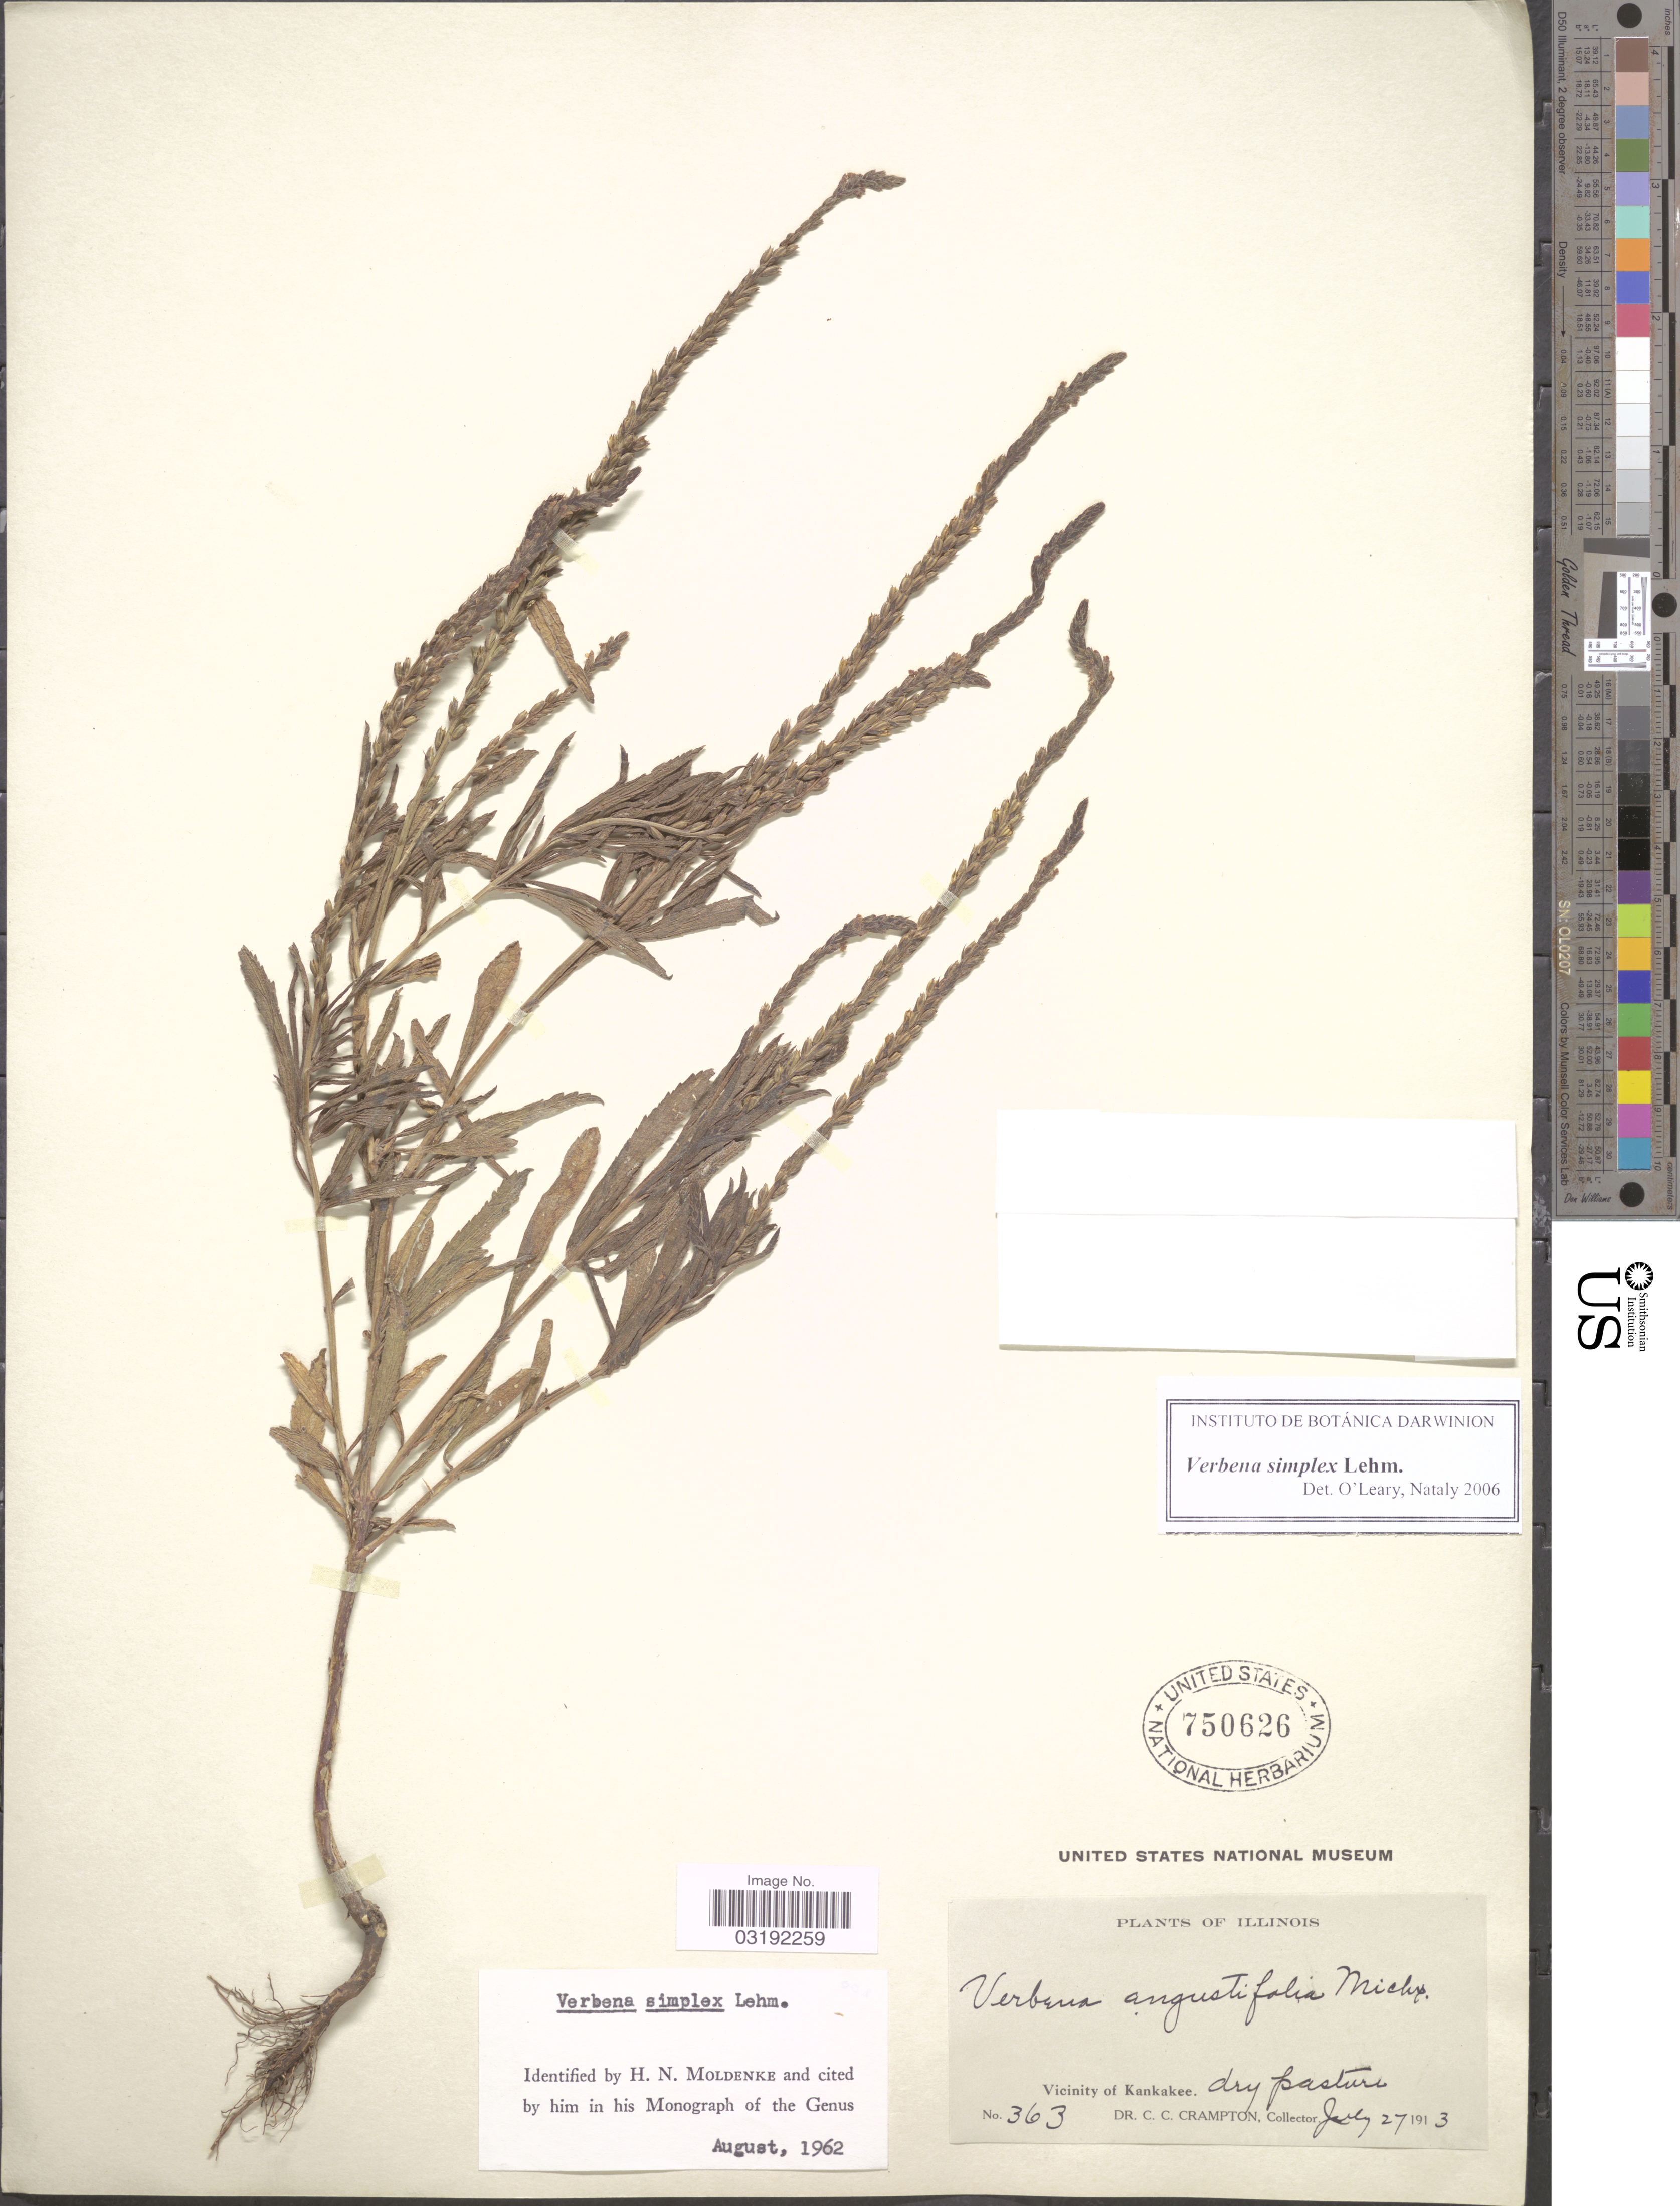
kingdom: Plantae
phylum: Tracheophyta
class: Magnoliopsida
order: Lamiales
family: Verbenaceae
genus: Verbena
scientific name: Verbena simplex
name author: F. Lehm.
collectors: C. Crampton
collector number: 363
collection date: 1913-07-27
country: United States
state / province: Illinois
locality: Vicinity of Kankakee.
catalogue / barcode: US 750626